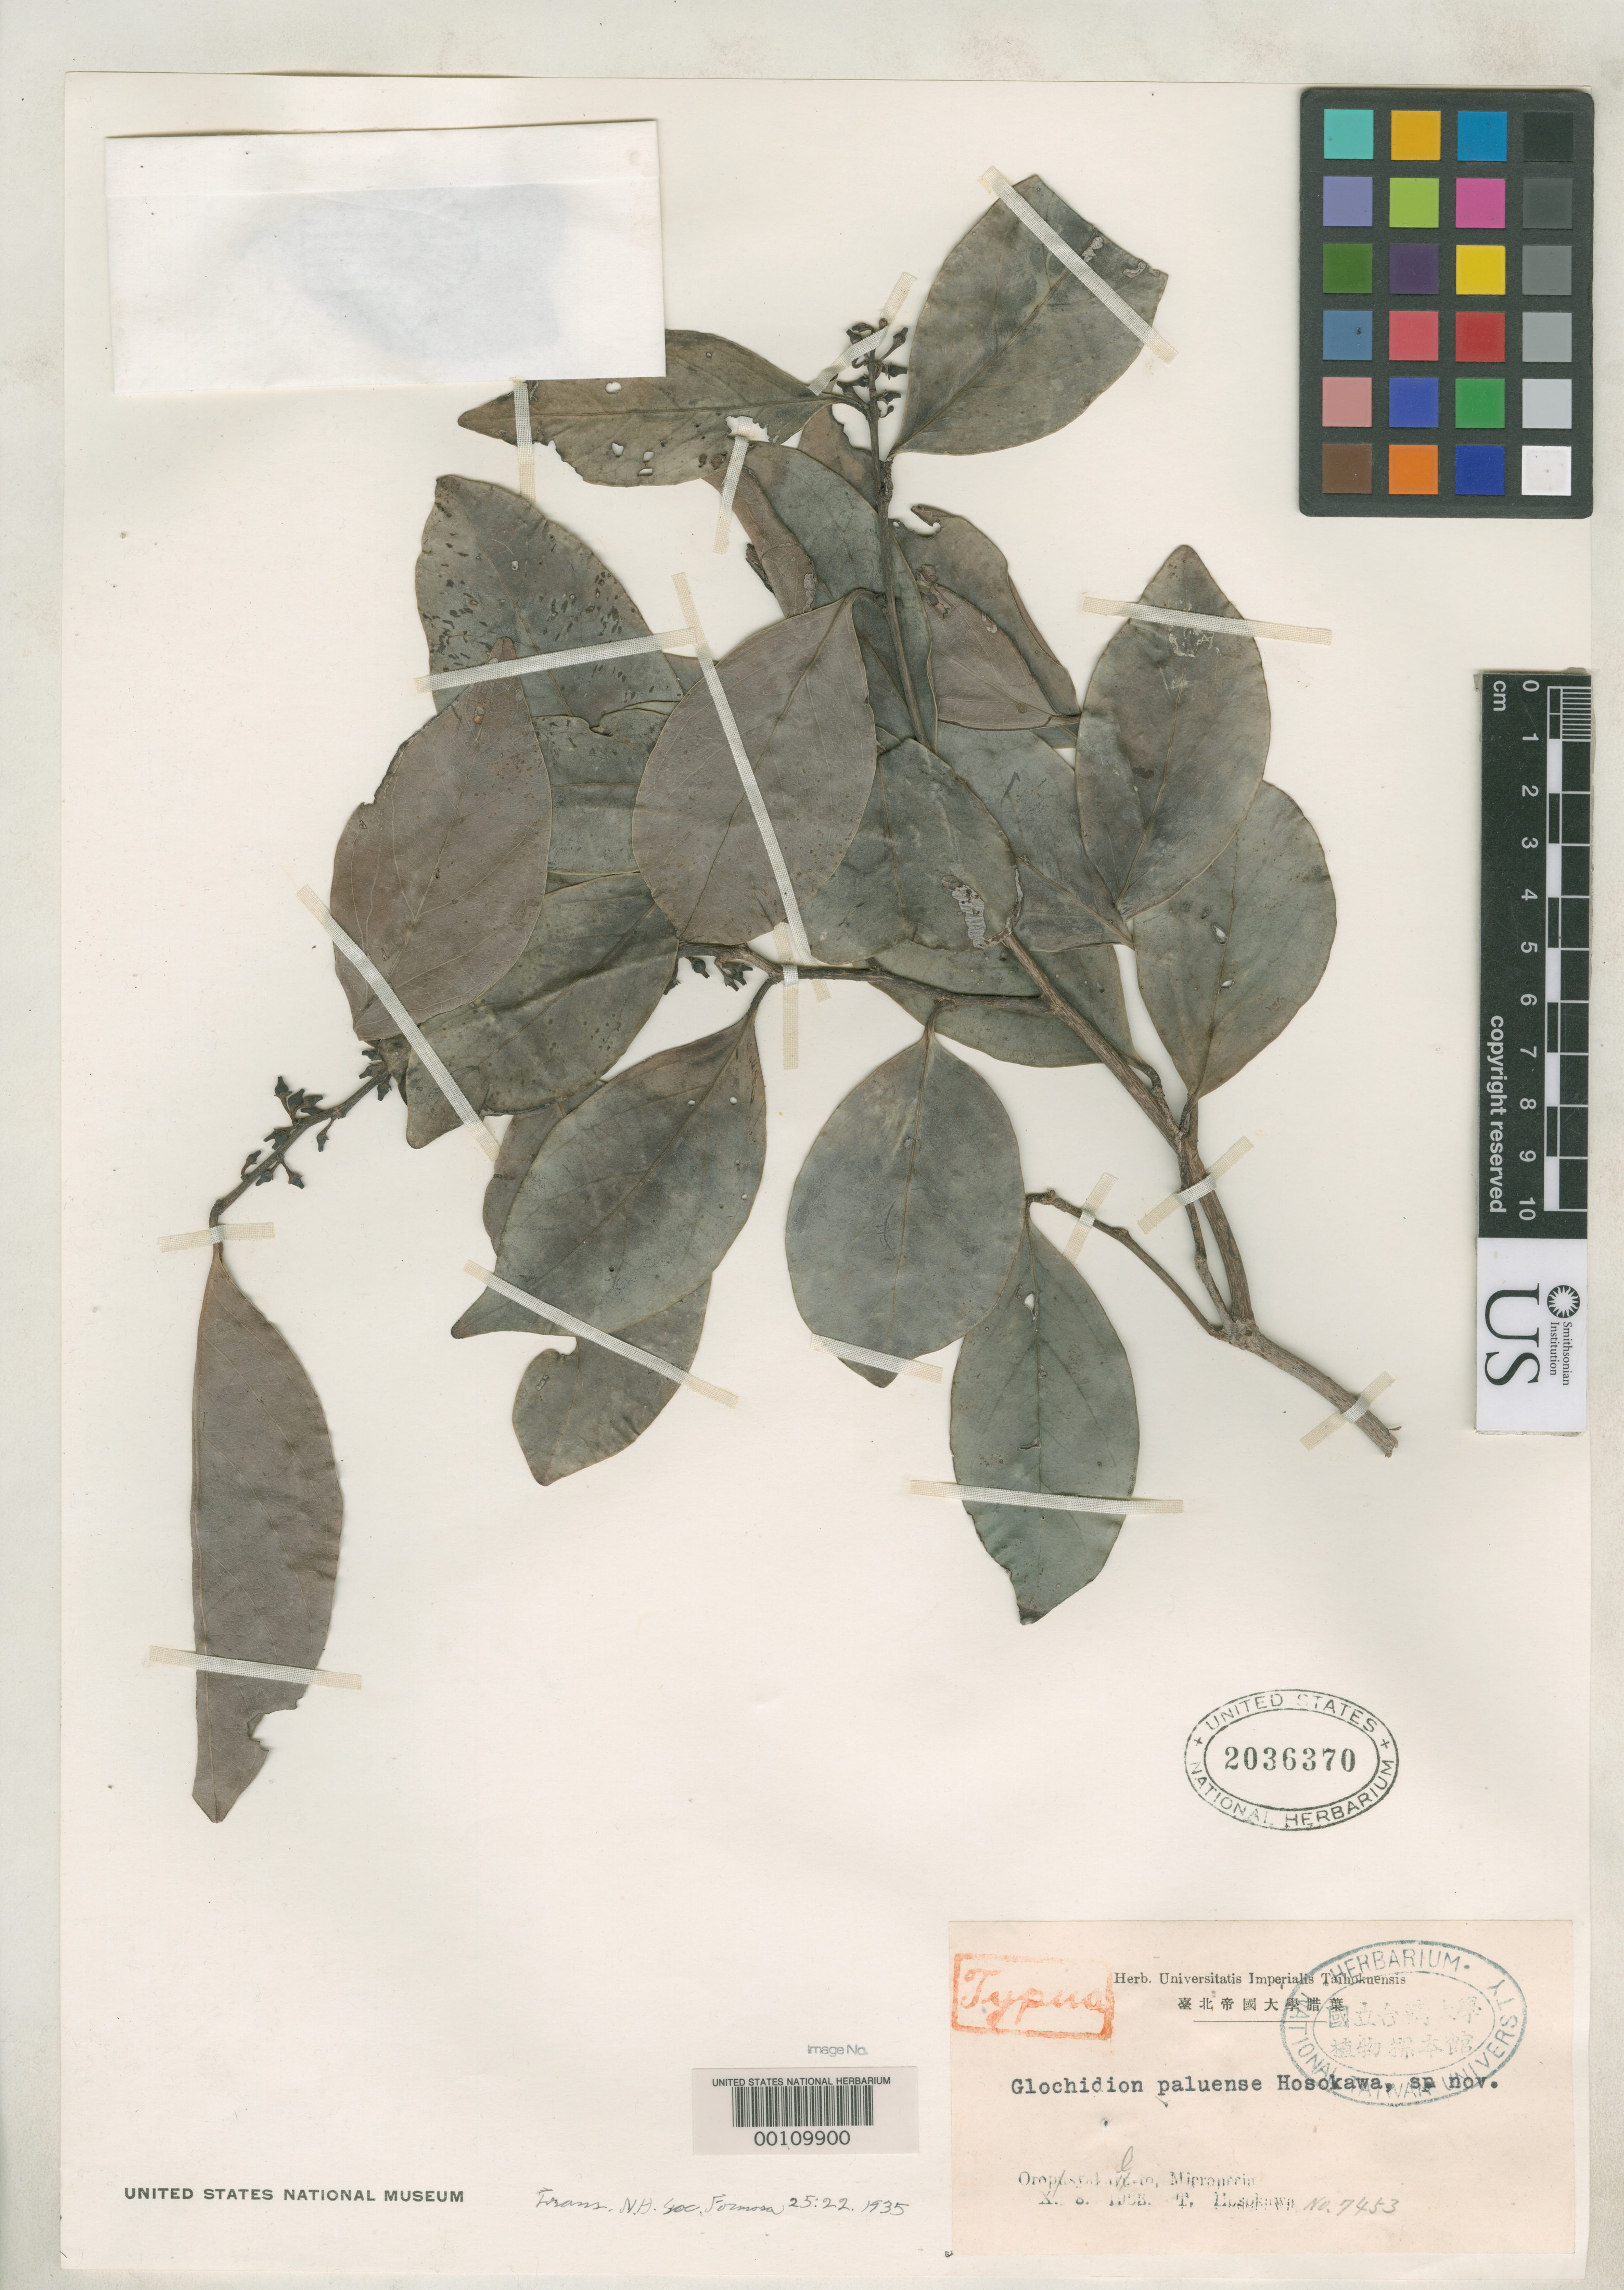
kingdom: Plantae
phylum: Tracheophyta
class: Magnoliopsida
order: Malpighiales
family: Phyllanthaceae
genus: Glochidion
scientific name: Glochidion palauense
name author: Hosok.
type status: Isotype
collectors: T. Hosokawa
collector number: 7453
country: Palau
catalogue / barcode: US 2036370